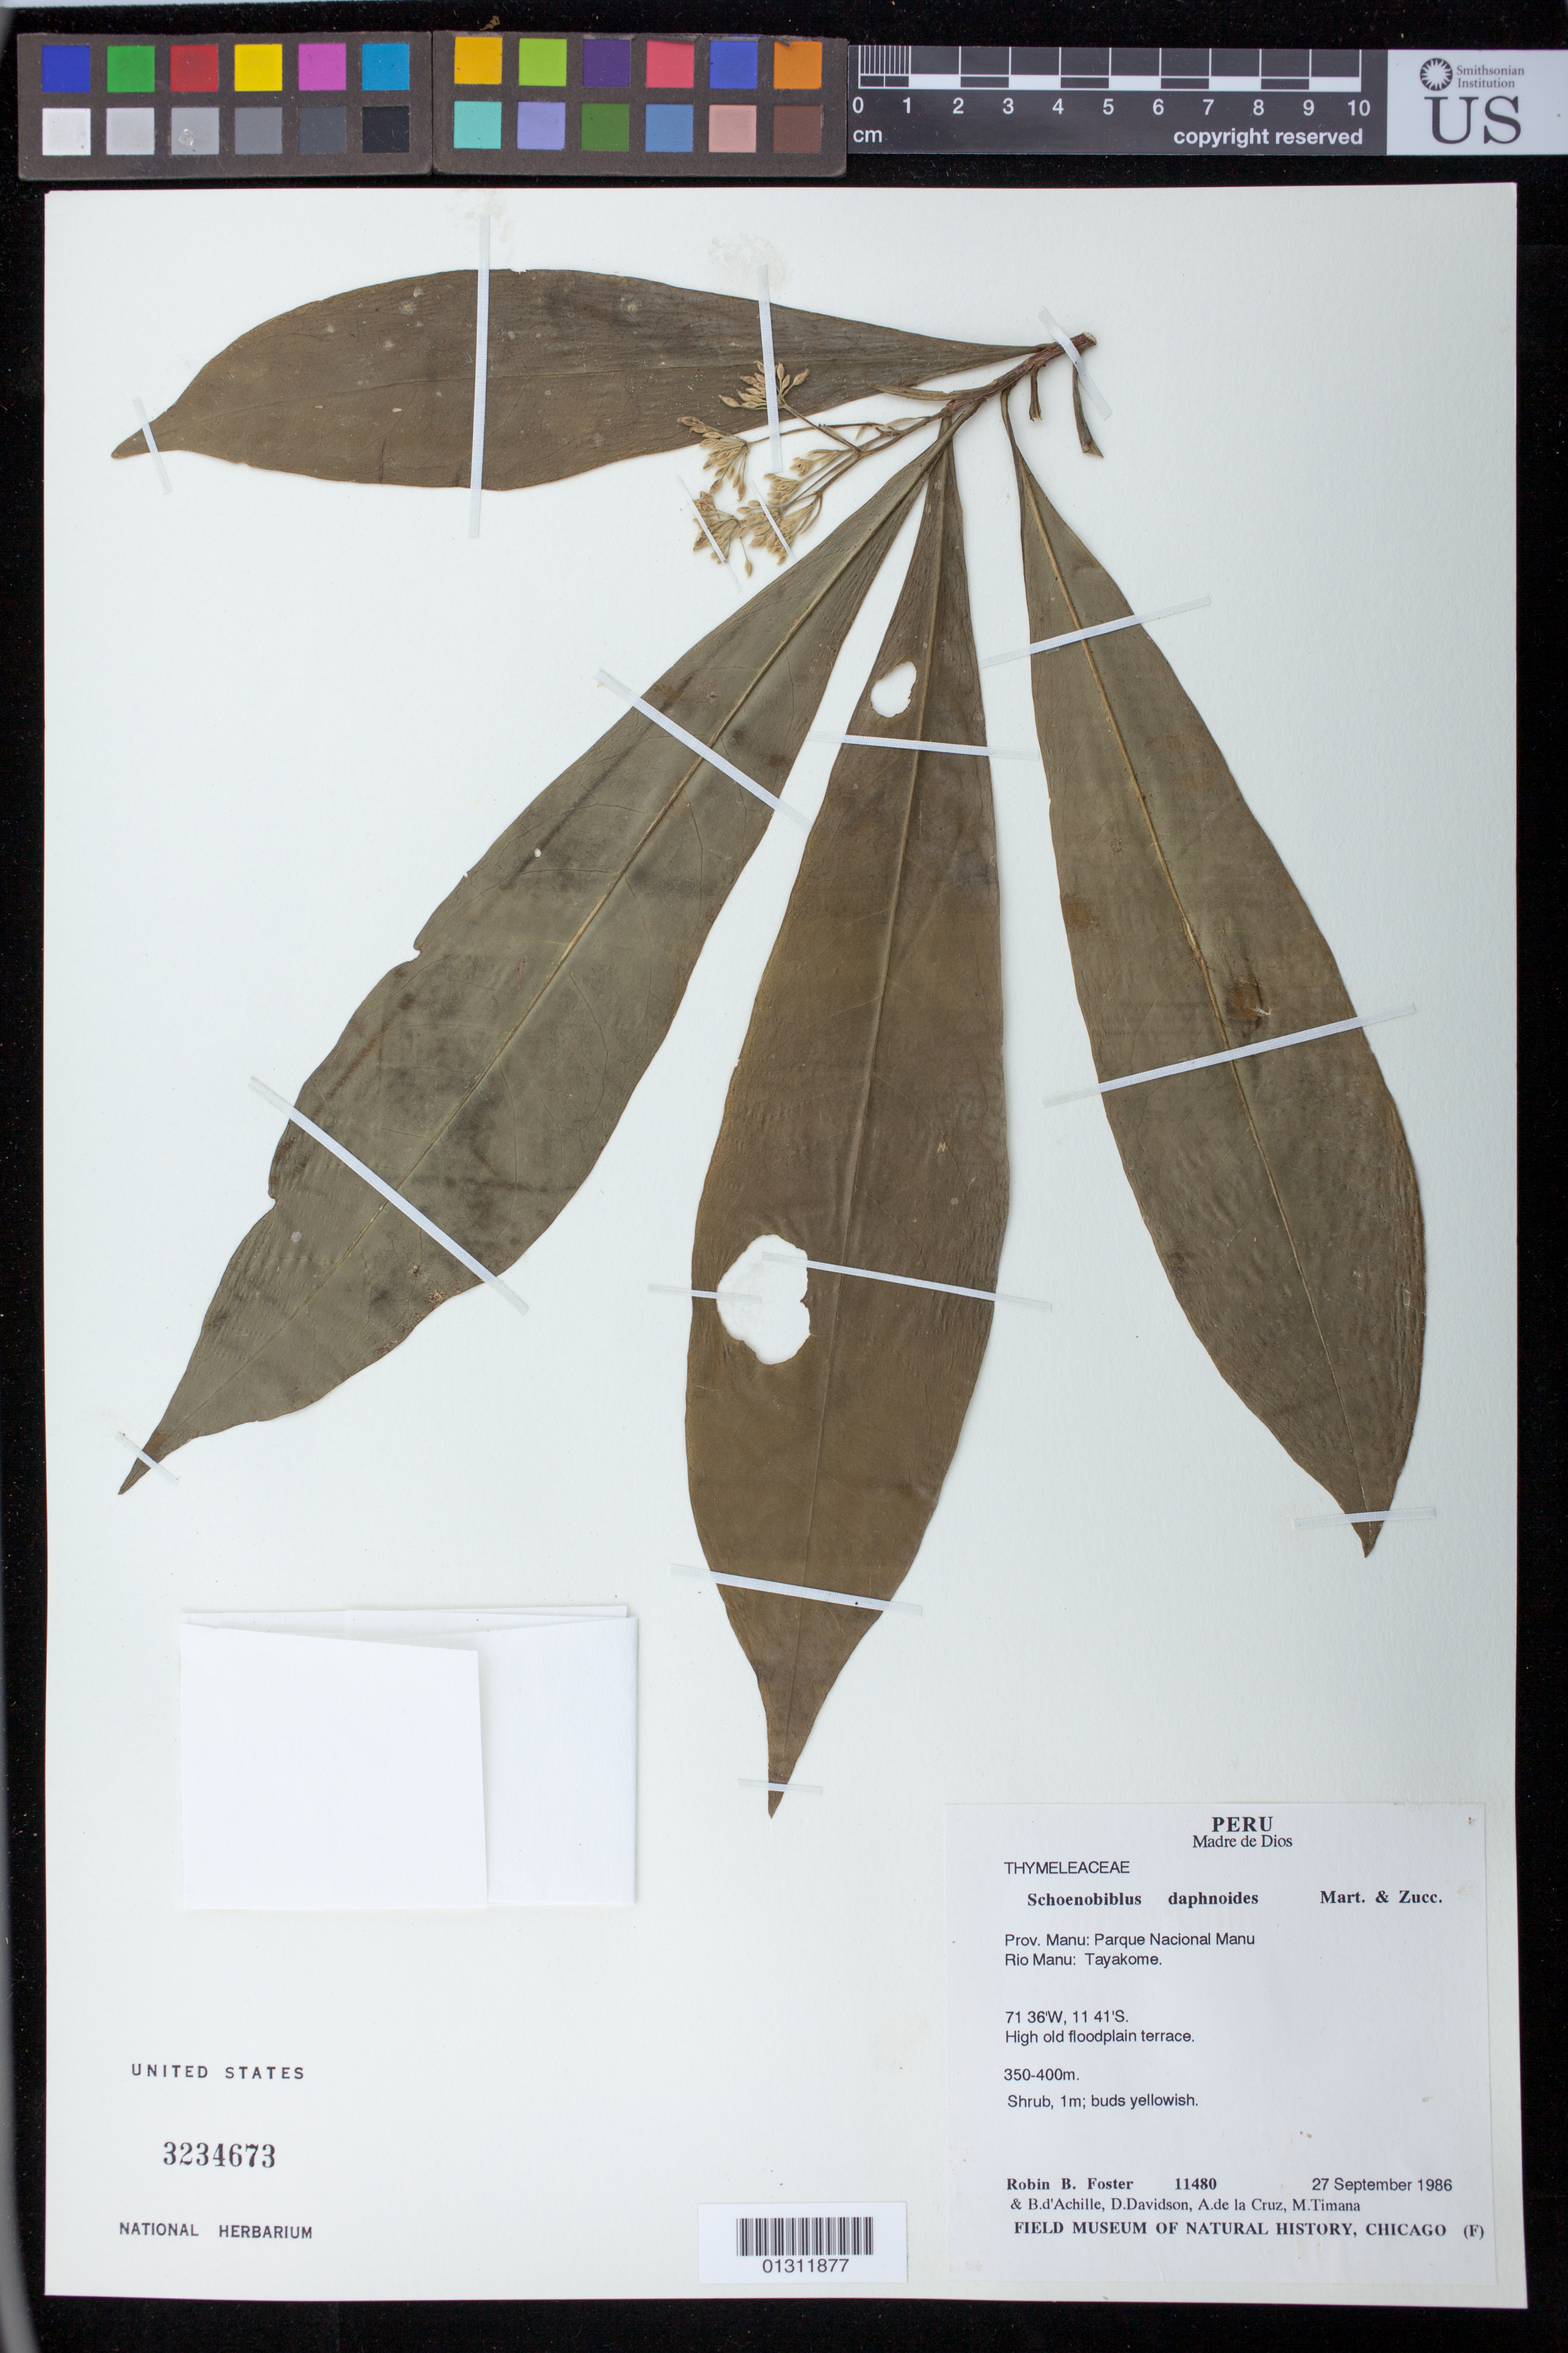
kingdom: Plantae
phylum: Tracheophyta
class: Magnoliopsida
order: Malvales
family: Thymelaeaceae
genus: Schoenobiblus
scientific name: Schoenobiblus daphnoides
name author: Mart.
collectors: R. B. Foster, B. d'Achille, D. Davidson, A. de la Cruz & M. Timan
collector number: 11480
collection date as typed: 27 Sep 1986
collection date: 1986-09-27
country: Peru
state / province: Madre de Dios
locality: Prov. Manu: Parque Nacional Manu. Rio Manu: Tayakome.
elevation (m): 350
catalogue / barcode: US 3234673